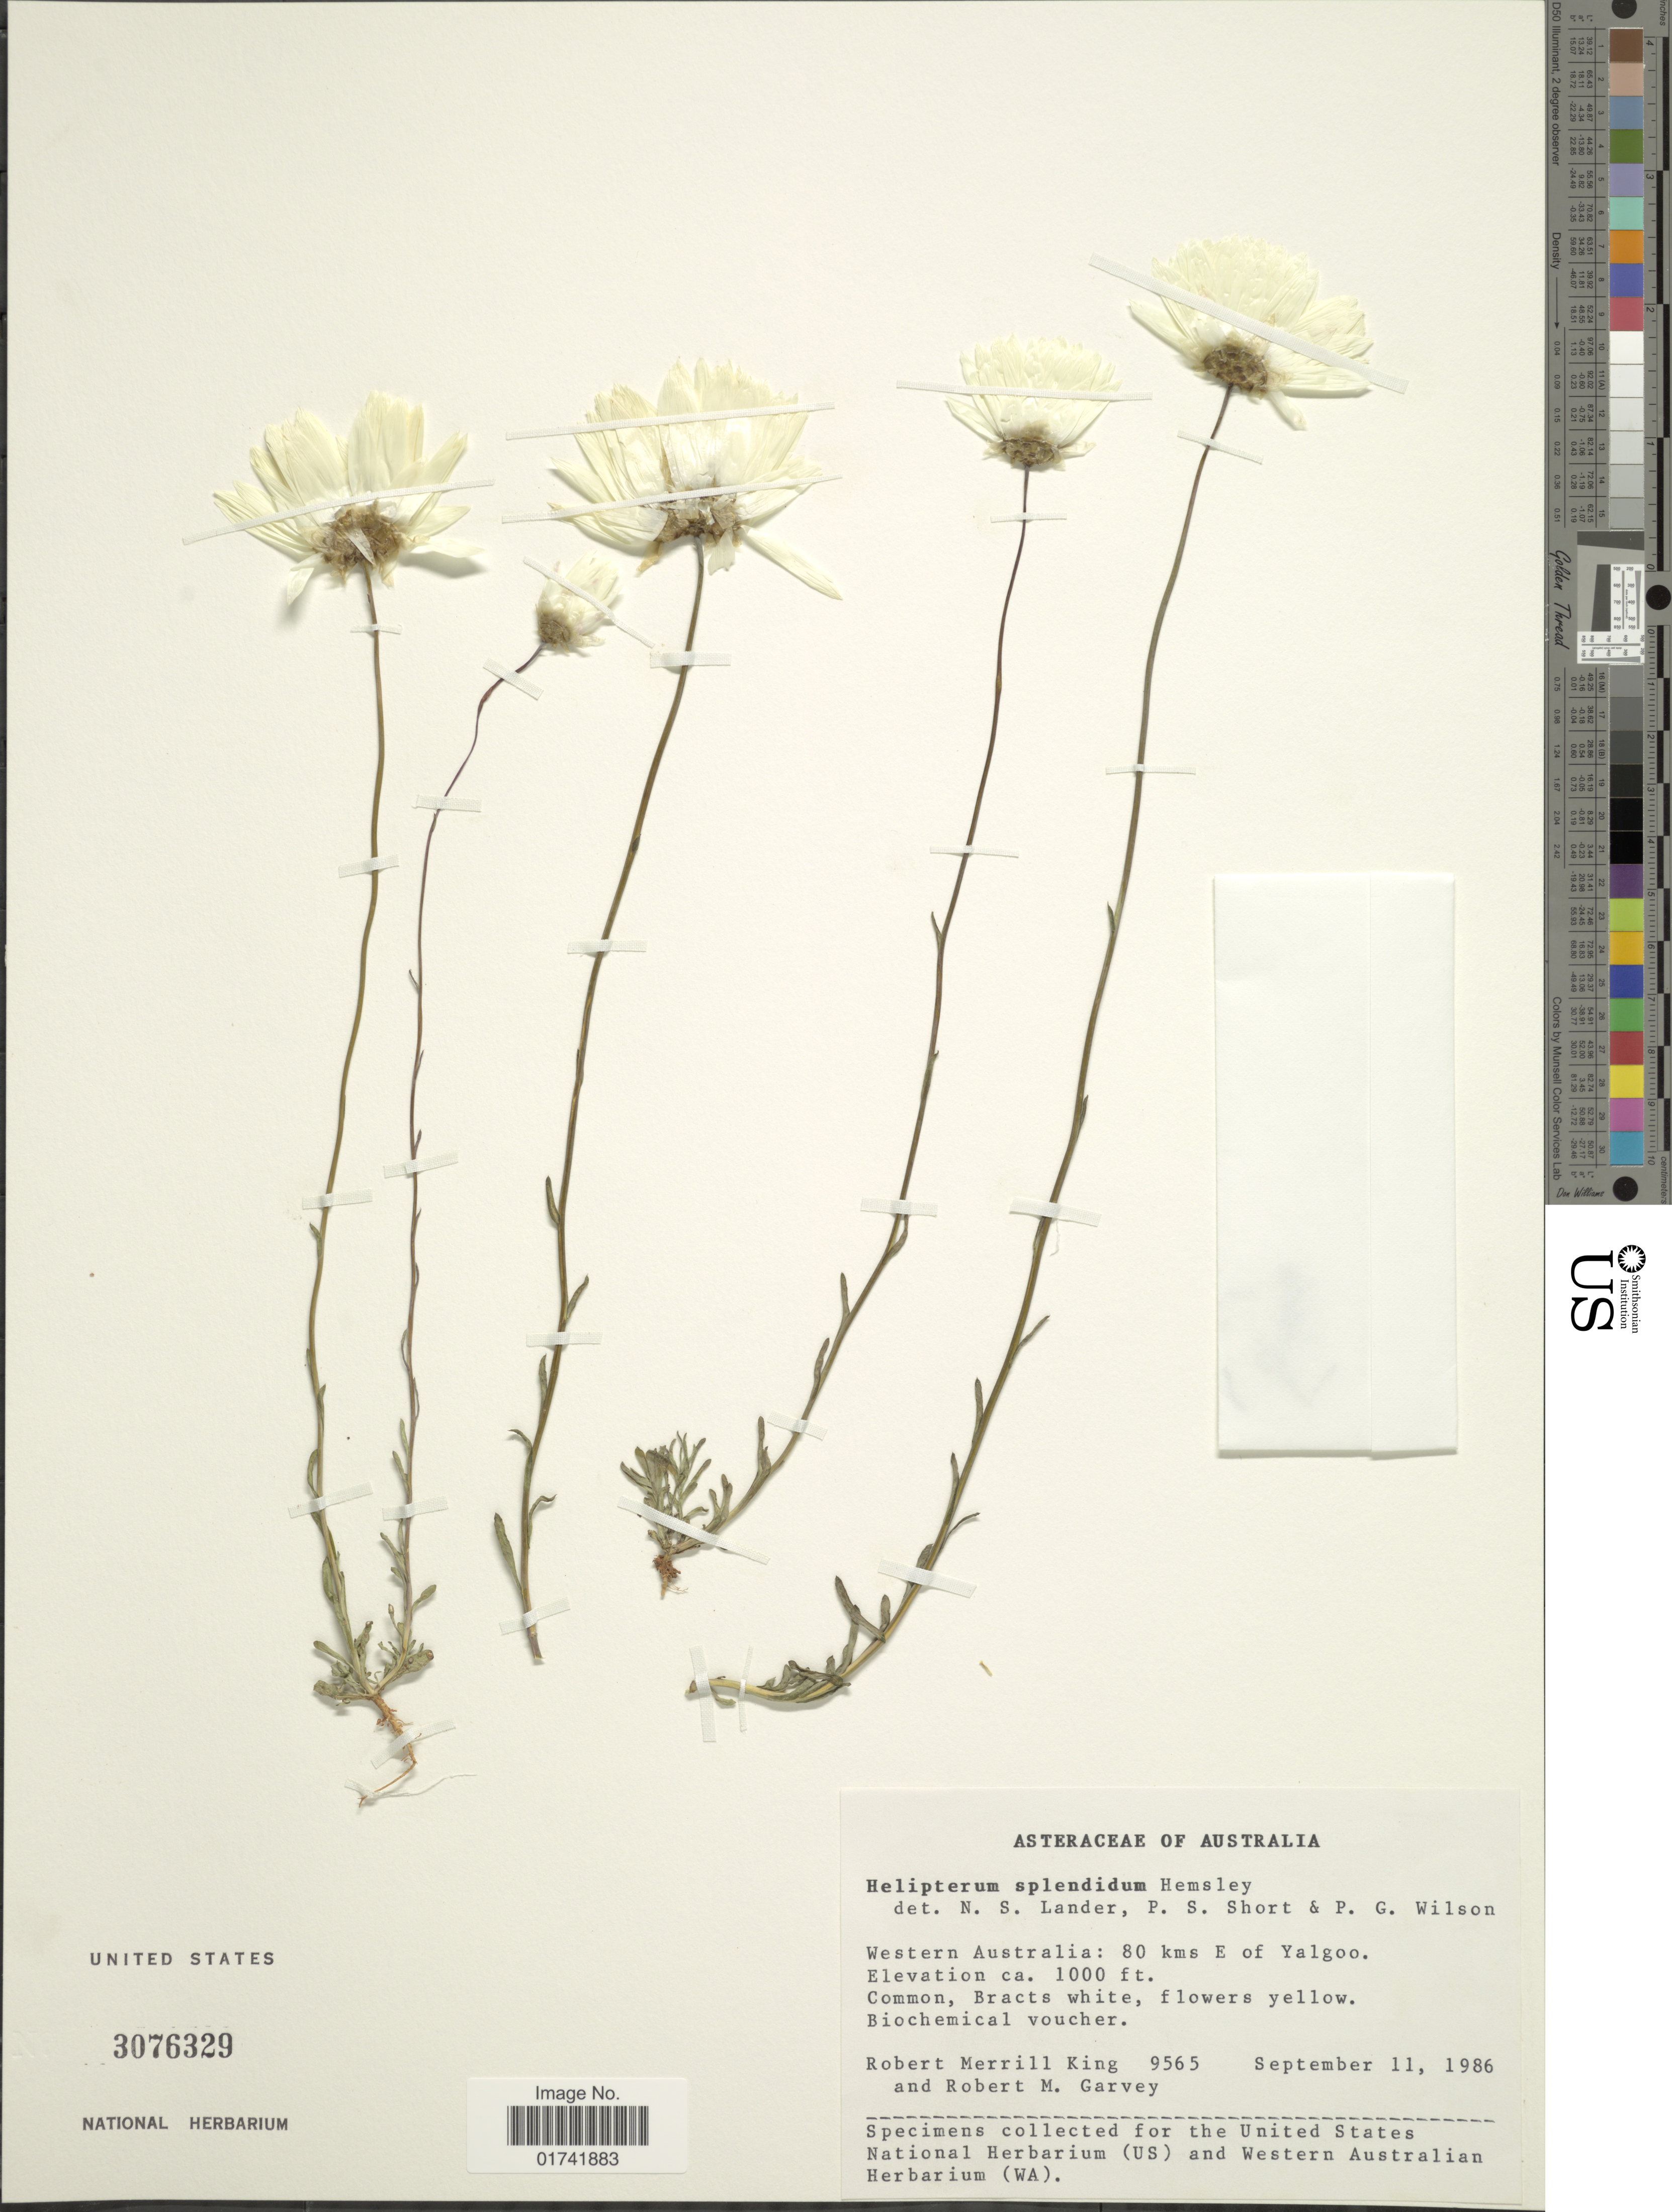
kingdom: Plantae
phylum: Tracheophyta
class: Magnoliopsida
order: Asterales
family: Asteraceae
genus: Rhodanthe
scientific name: Rhodanthe chlorocephala subsp. splendida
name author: (Hemsl.) Paul G. Wilson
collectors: R. M. King & R. Garvey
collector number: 9565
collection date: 1986-09-11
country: Australia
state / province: Western Australia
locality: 80 kms E of Yalgoo.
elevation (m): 305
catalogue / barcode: US 3076329